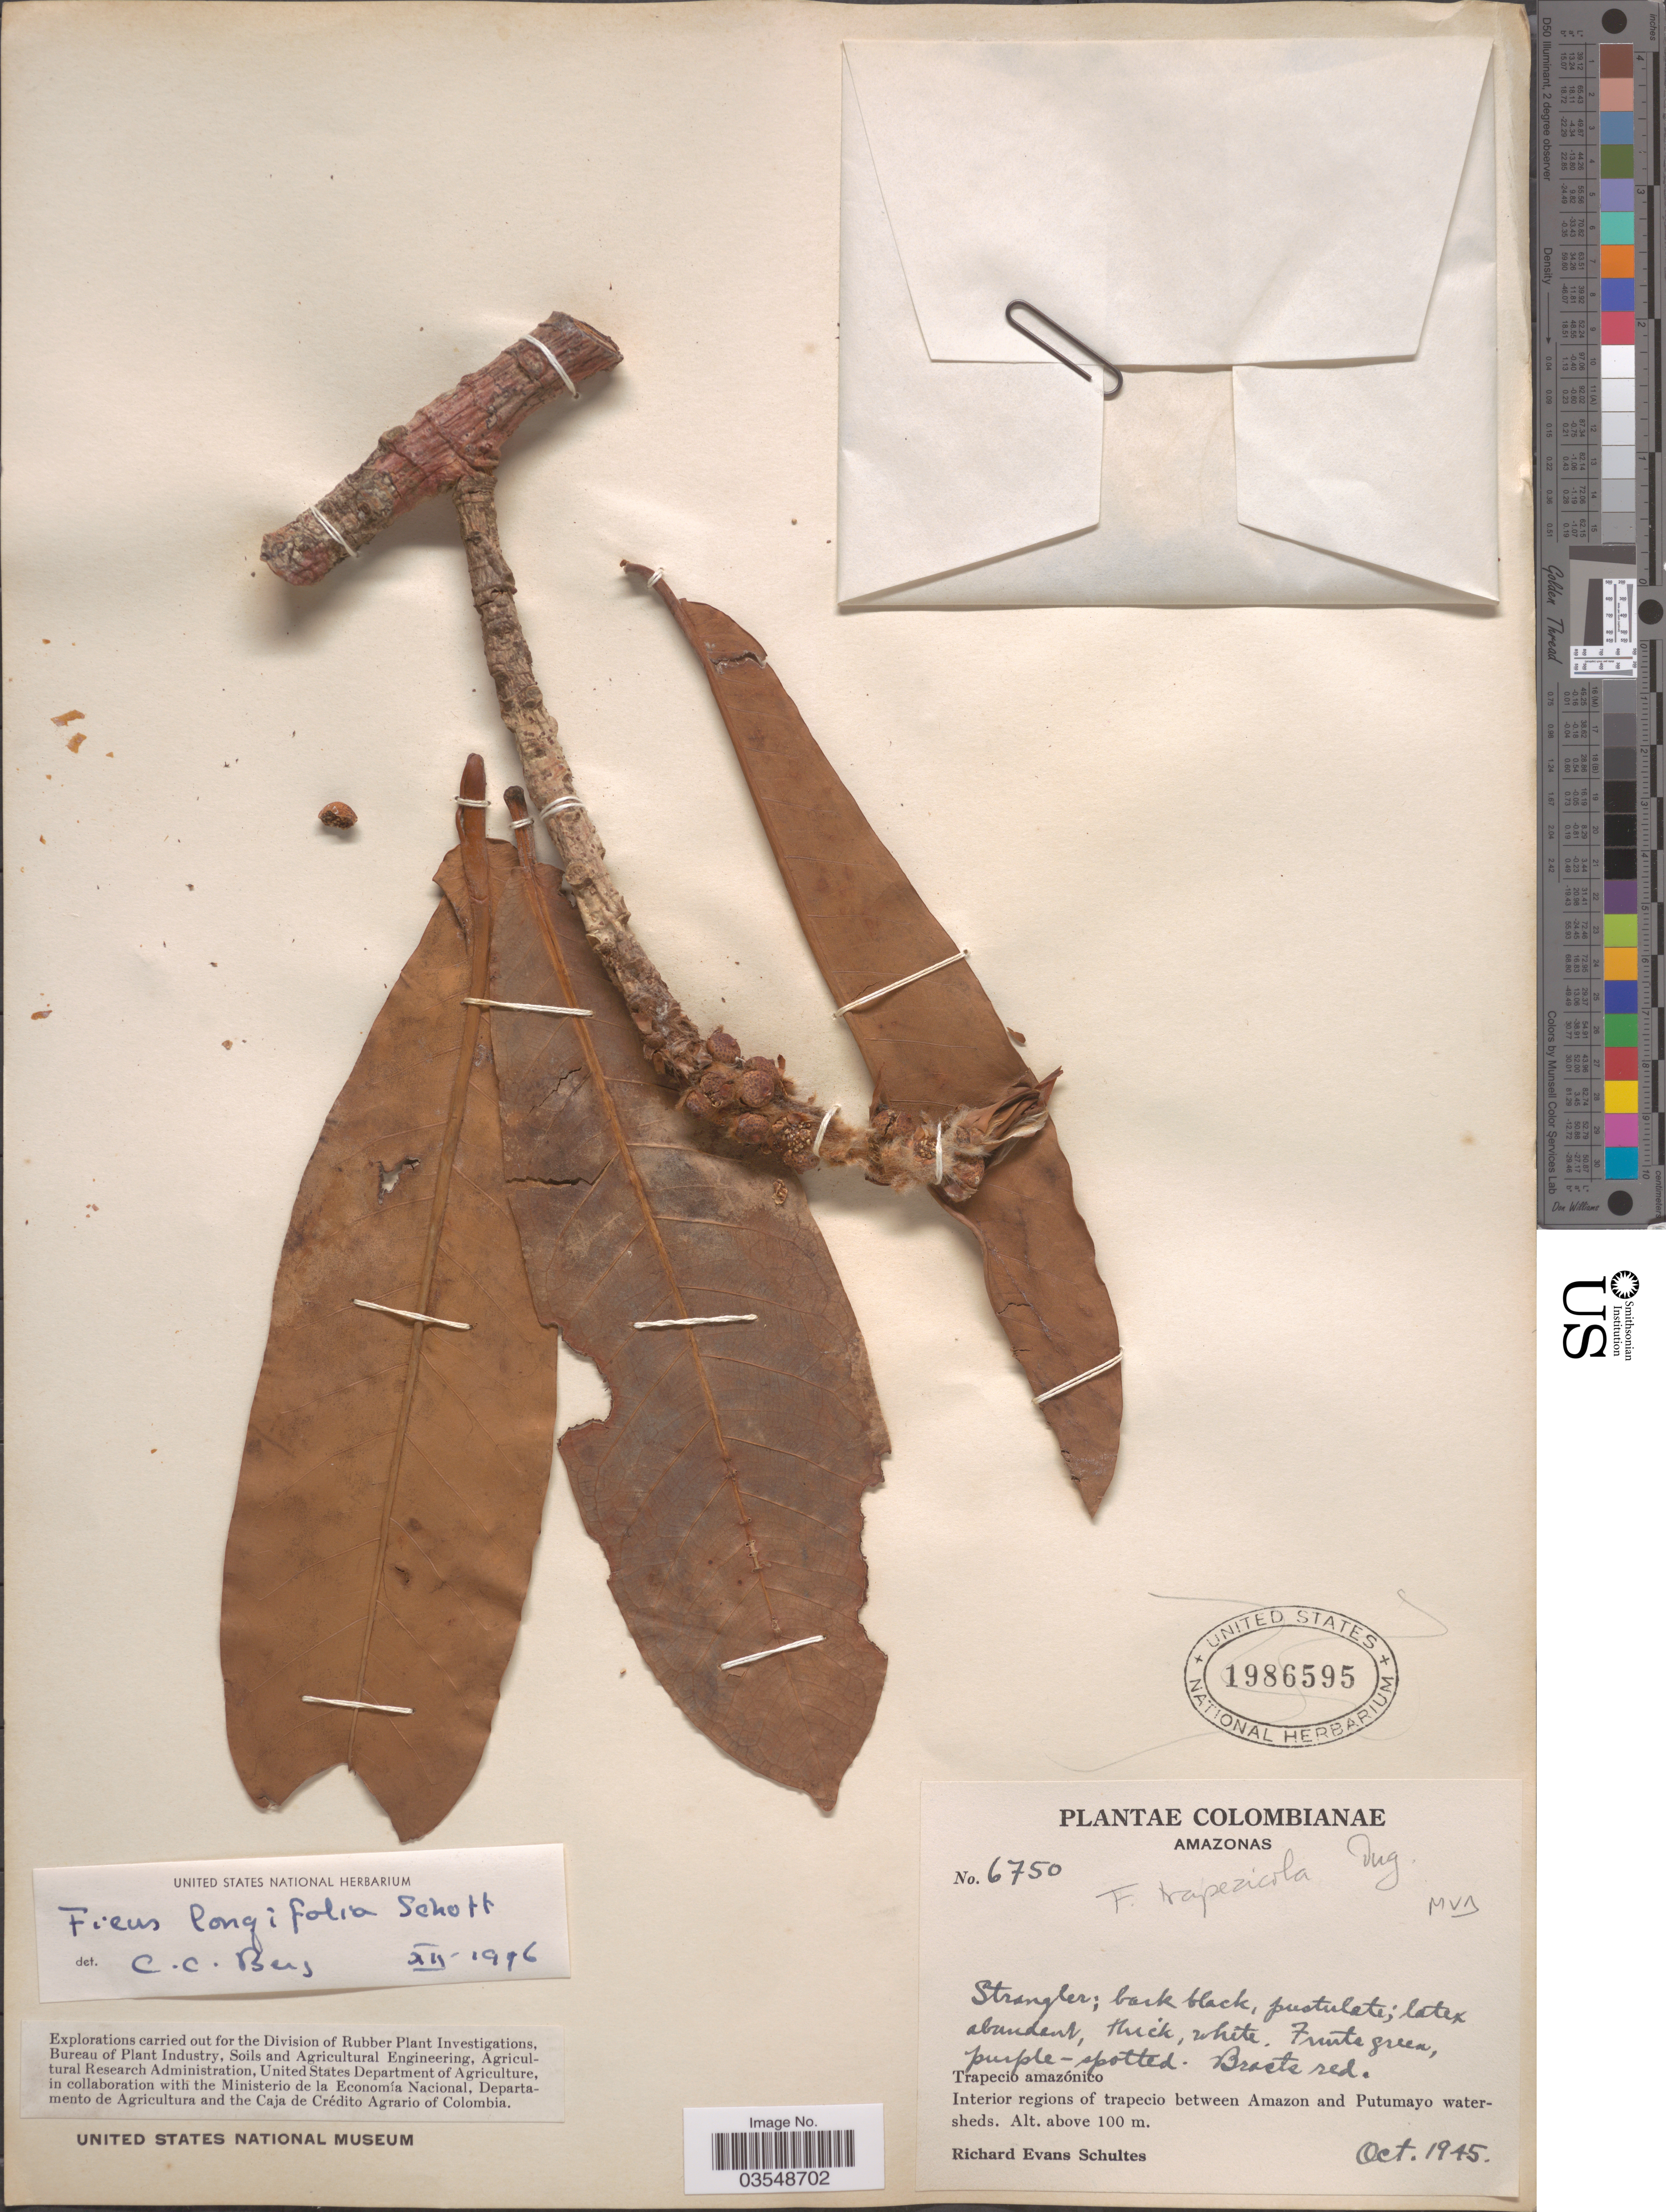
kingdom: Plantae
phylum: Tracheophyta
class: Magnoliopsida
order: Rosales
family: Moraceae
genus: Ficus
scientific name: Ficus longifolia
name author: Schott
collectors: R. E. Schultes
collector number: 6750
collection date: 1945-10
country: Colombia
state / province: Amazônas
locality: Trapecio amazónico. Interior regions of trapecio between Amazon and Putumayo watersheds.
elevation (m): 100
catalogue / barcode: US 1986595